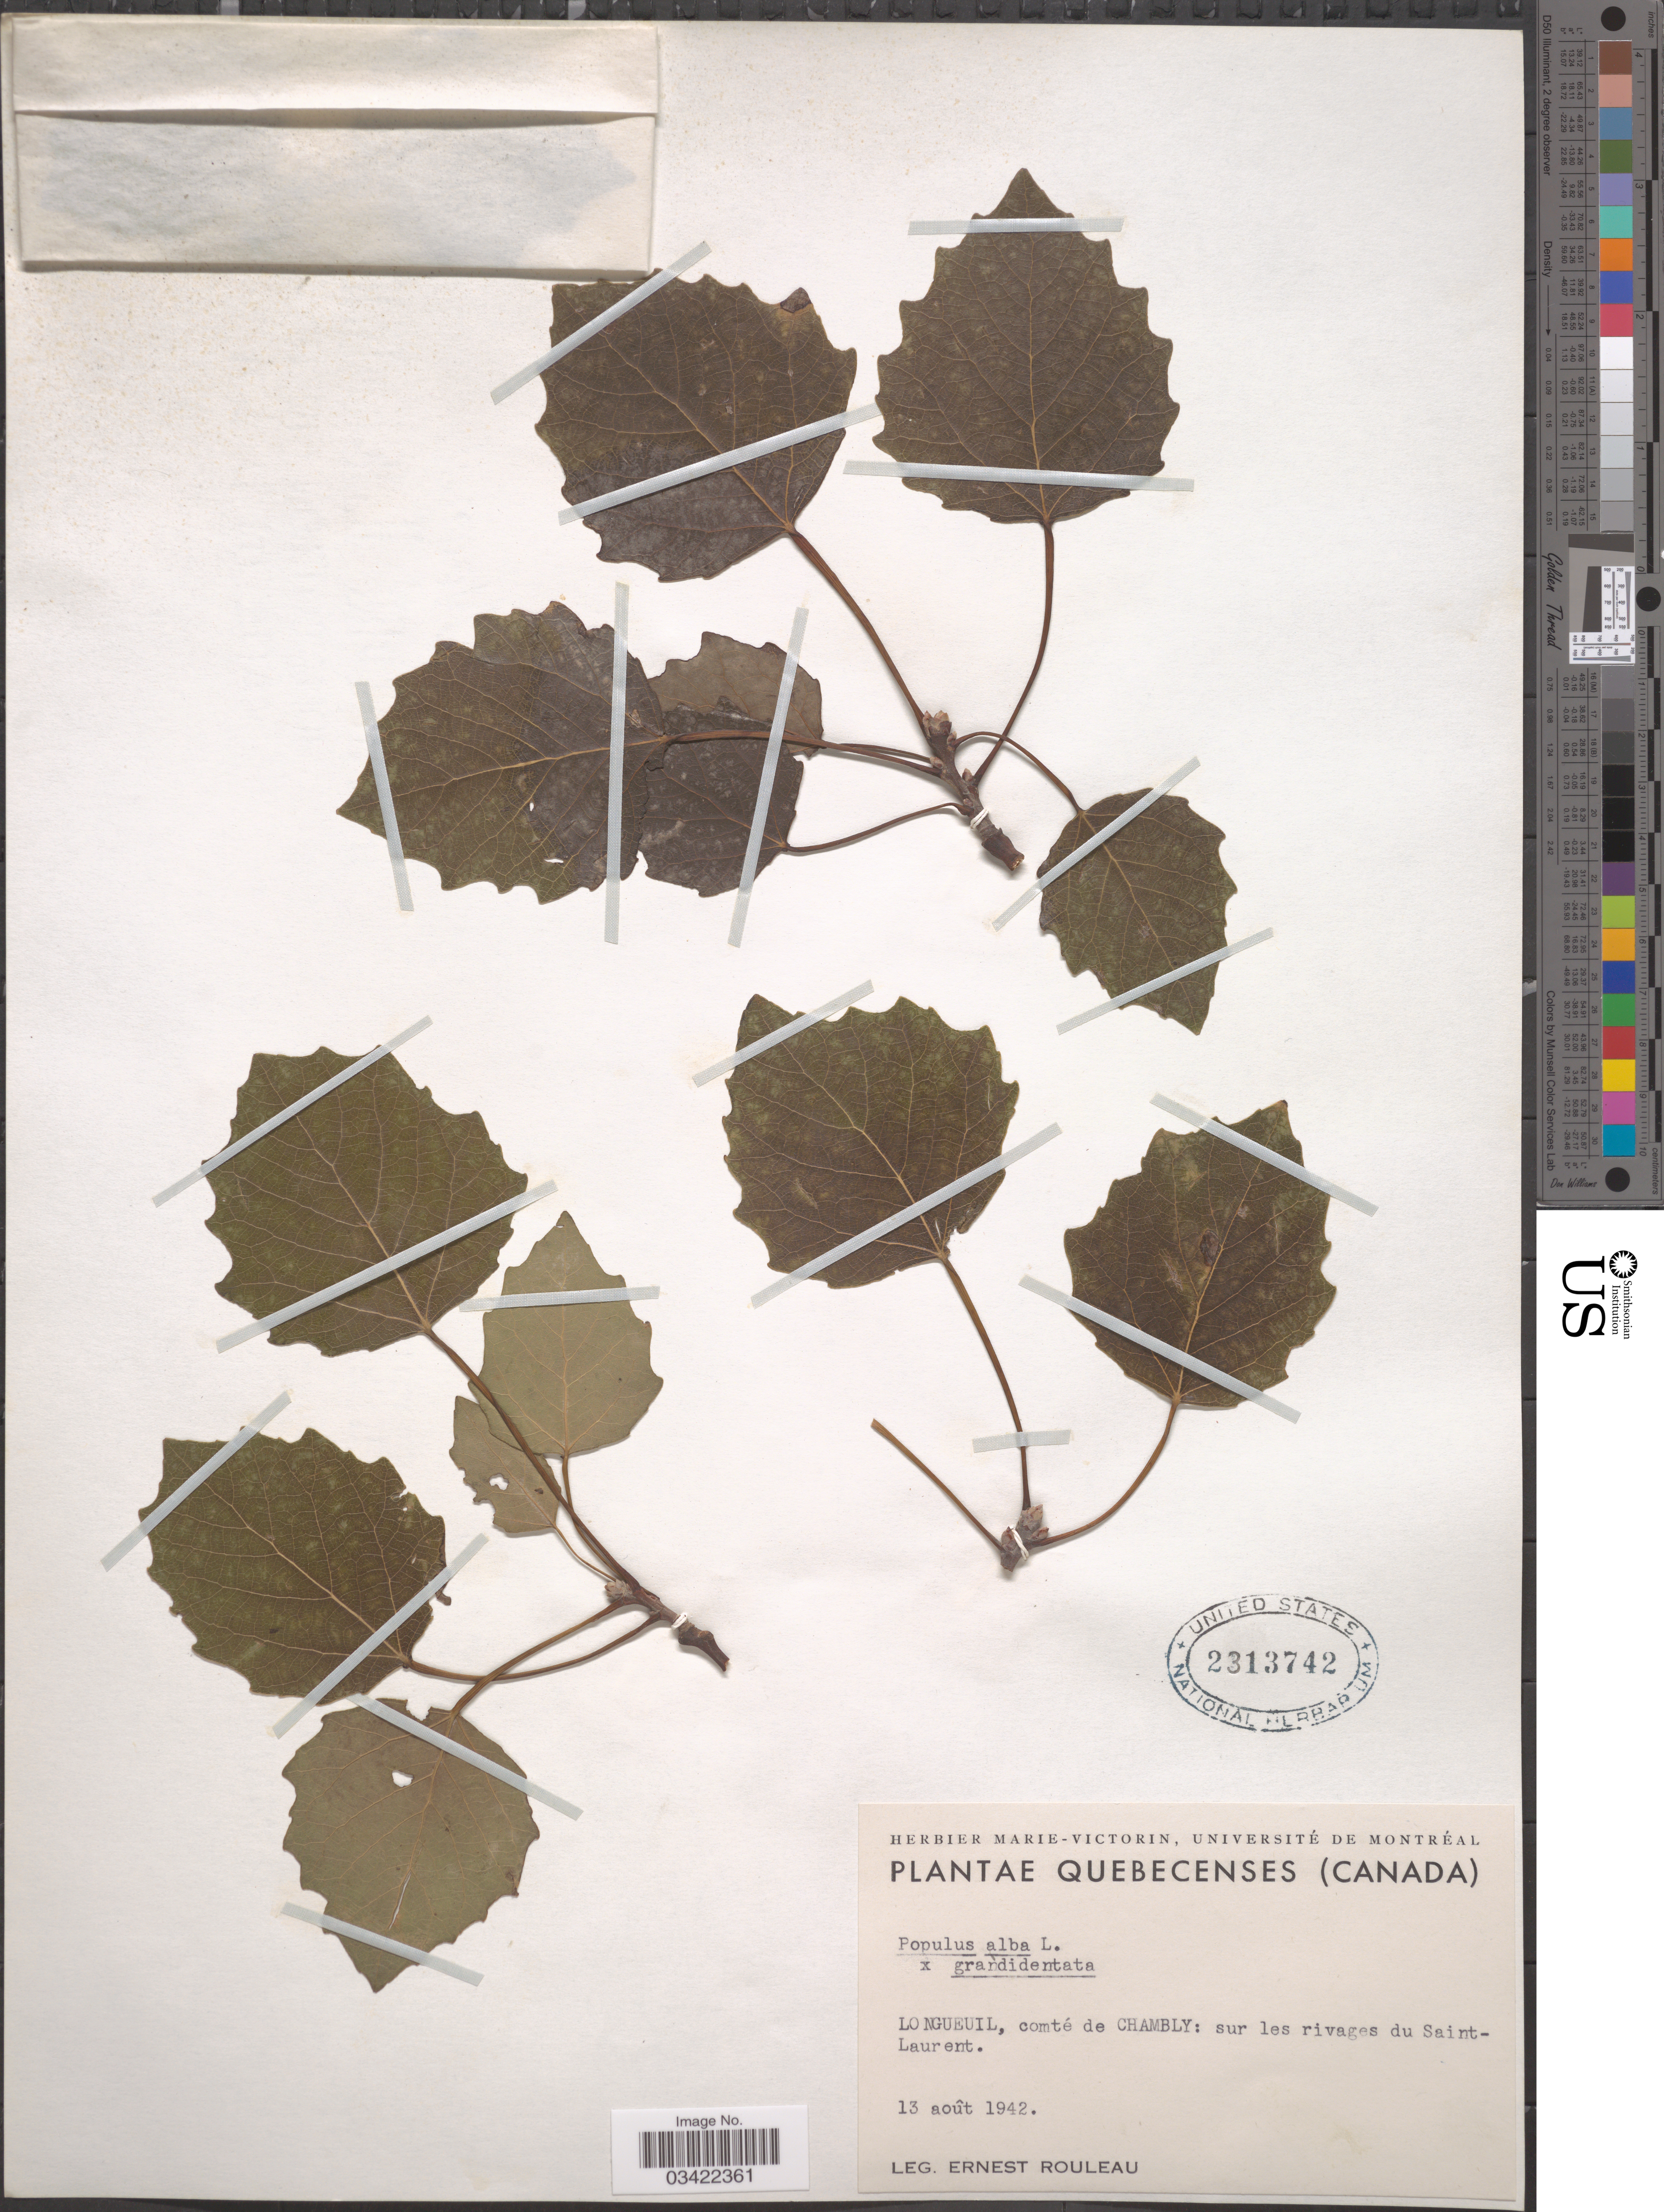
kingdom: Plantae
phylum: Tracheophyta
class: Magnoliopsida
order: Malpighiales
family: Salicaceae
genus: Populus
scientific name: Populus x rouleauana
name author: B. Boivin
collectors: E. Rouleau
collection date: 1942-08-13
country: Canada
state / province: Quebec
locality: Longueuil, comté de Chambly: sur les rivages du Saint-Laurent.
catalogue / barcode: US 2313742